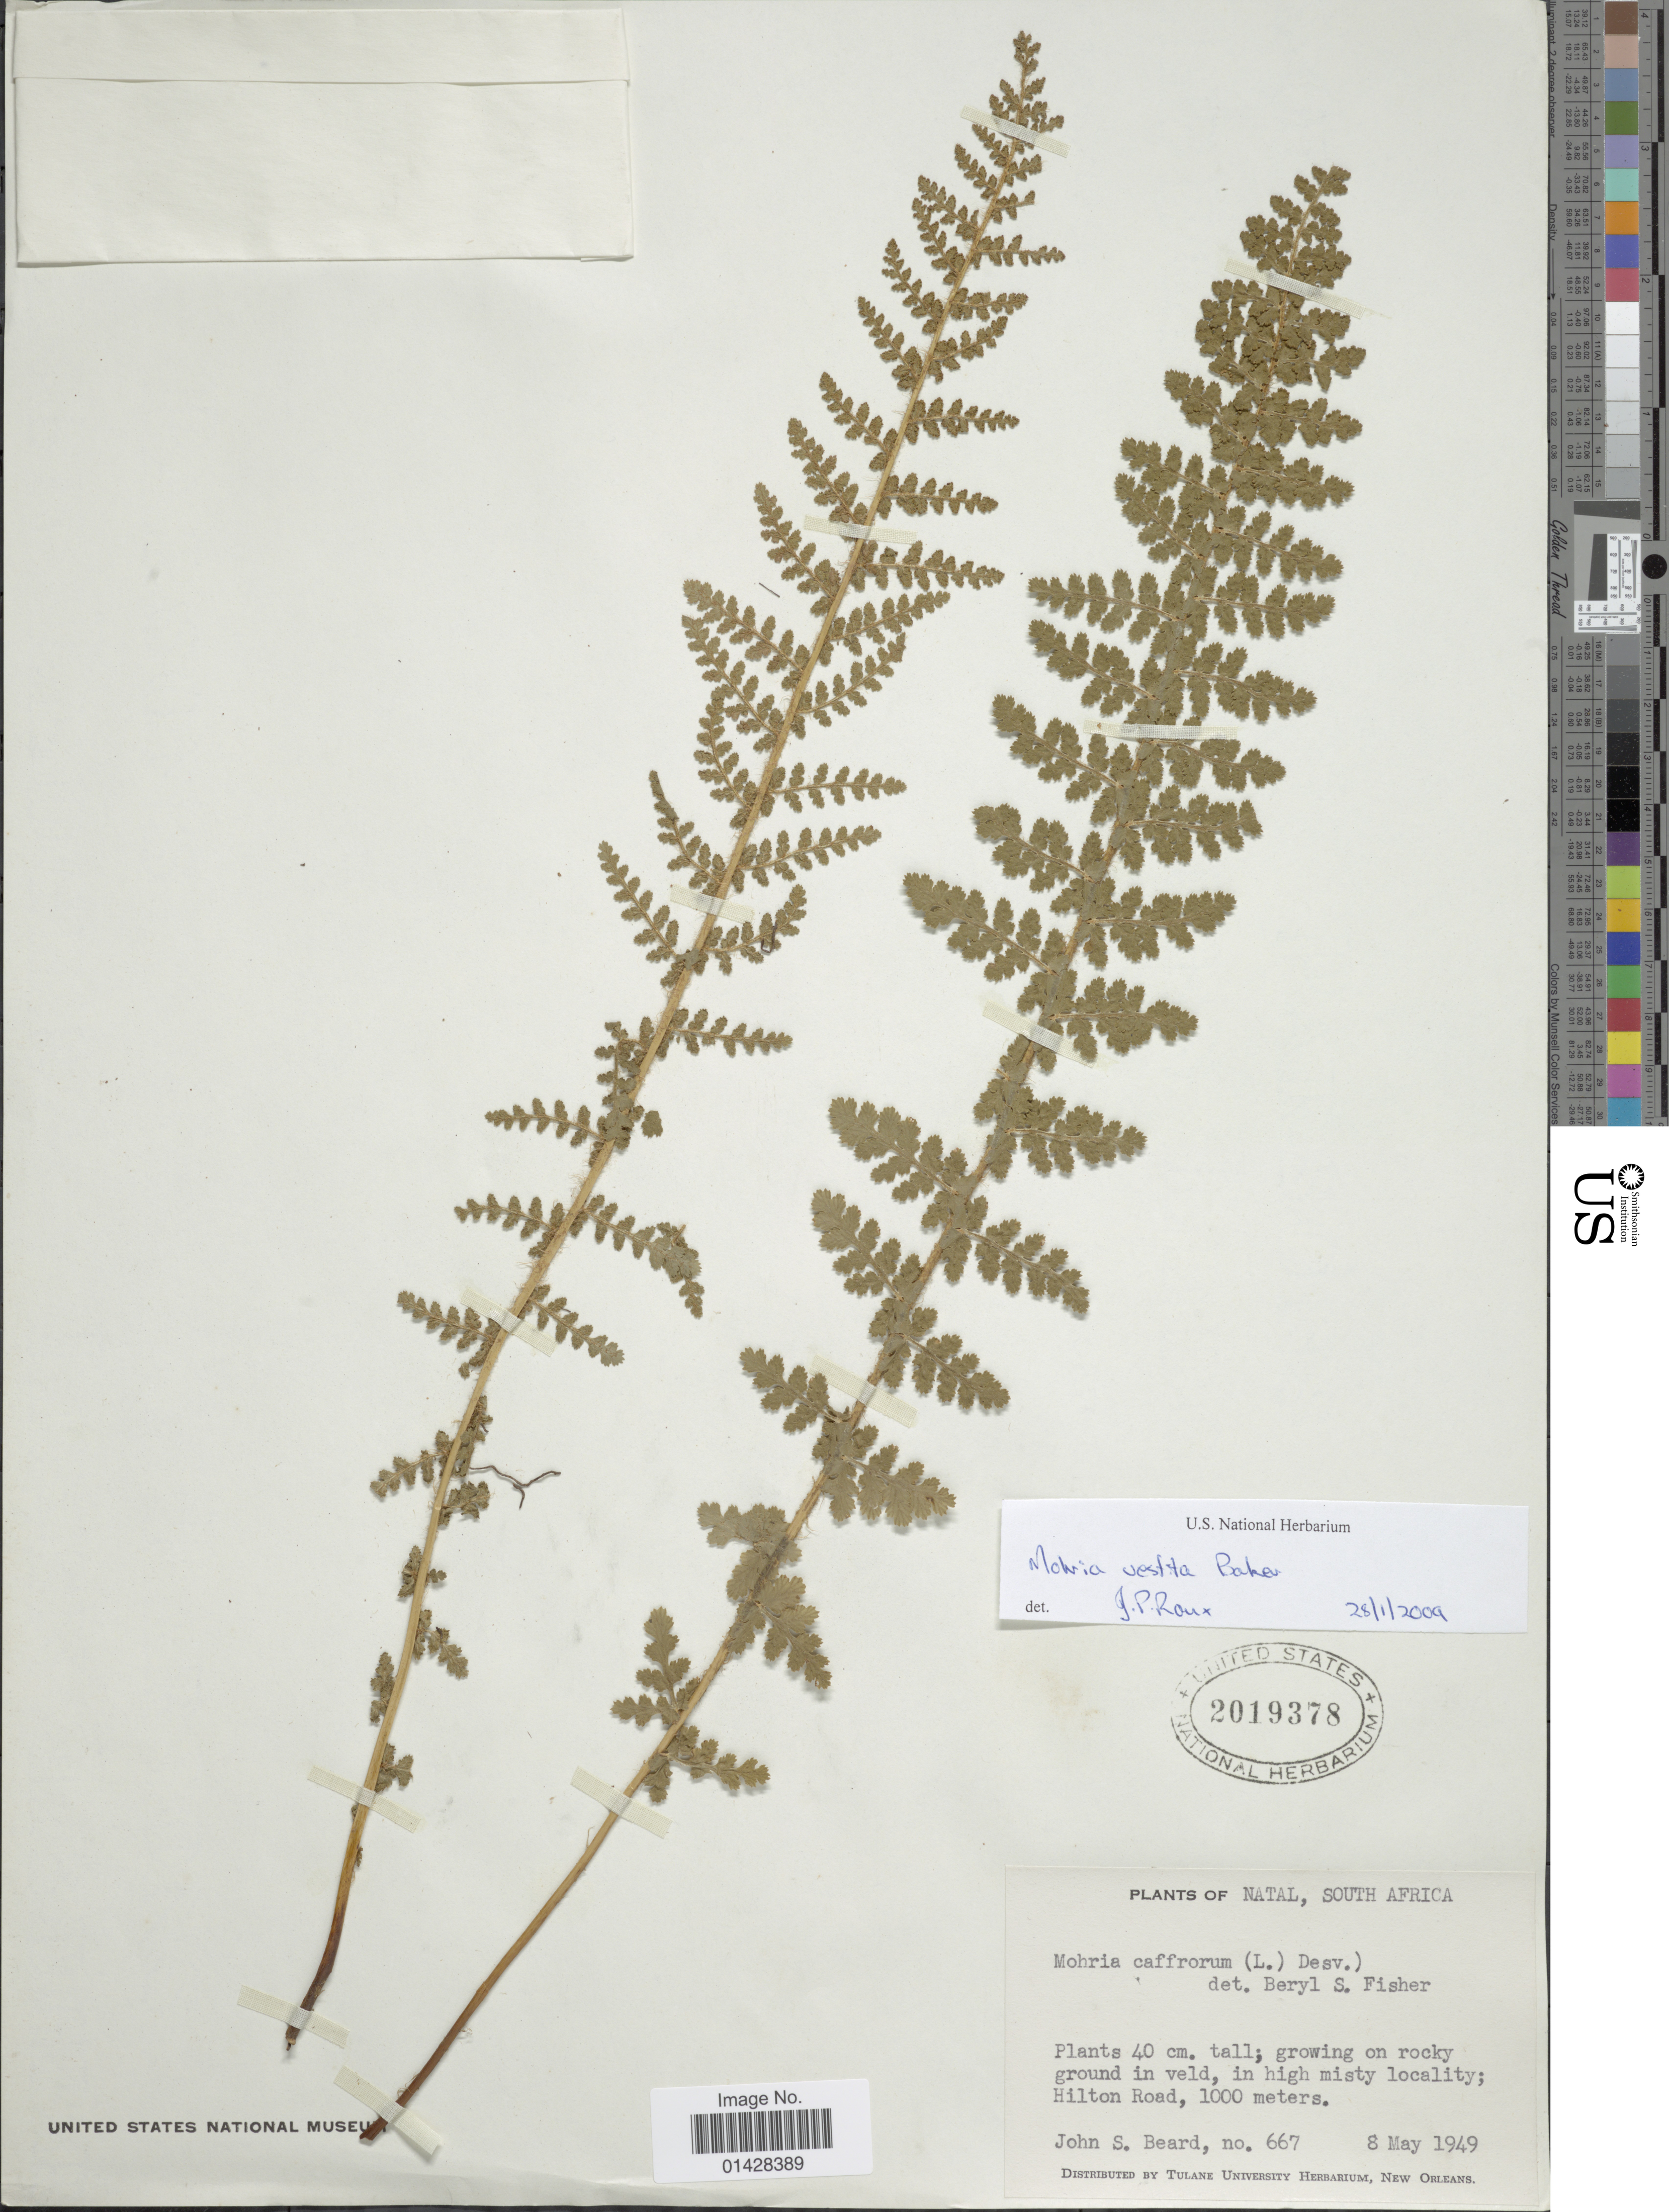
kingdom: Plantae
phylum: Tracheophyta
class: Polypodiopsida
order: Schizaeales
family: Anemiaceae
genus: Anemia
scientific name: Anemia vestita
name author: (Baker) Christenh.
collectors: J. Beard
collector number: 667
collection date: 1949-05-08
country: South Africa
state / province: KwaZulu-Natal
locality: Natal, Hilton Road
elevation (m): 1000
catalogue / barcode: US 2019378